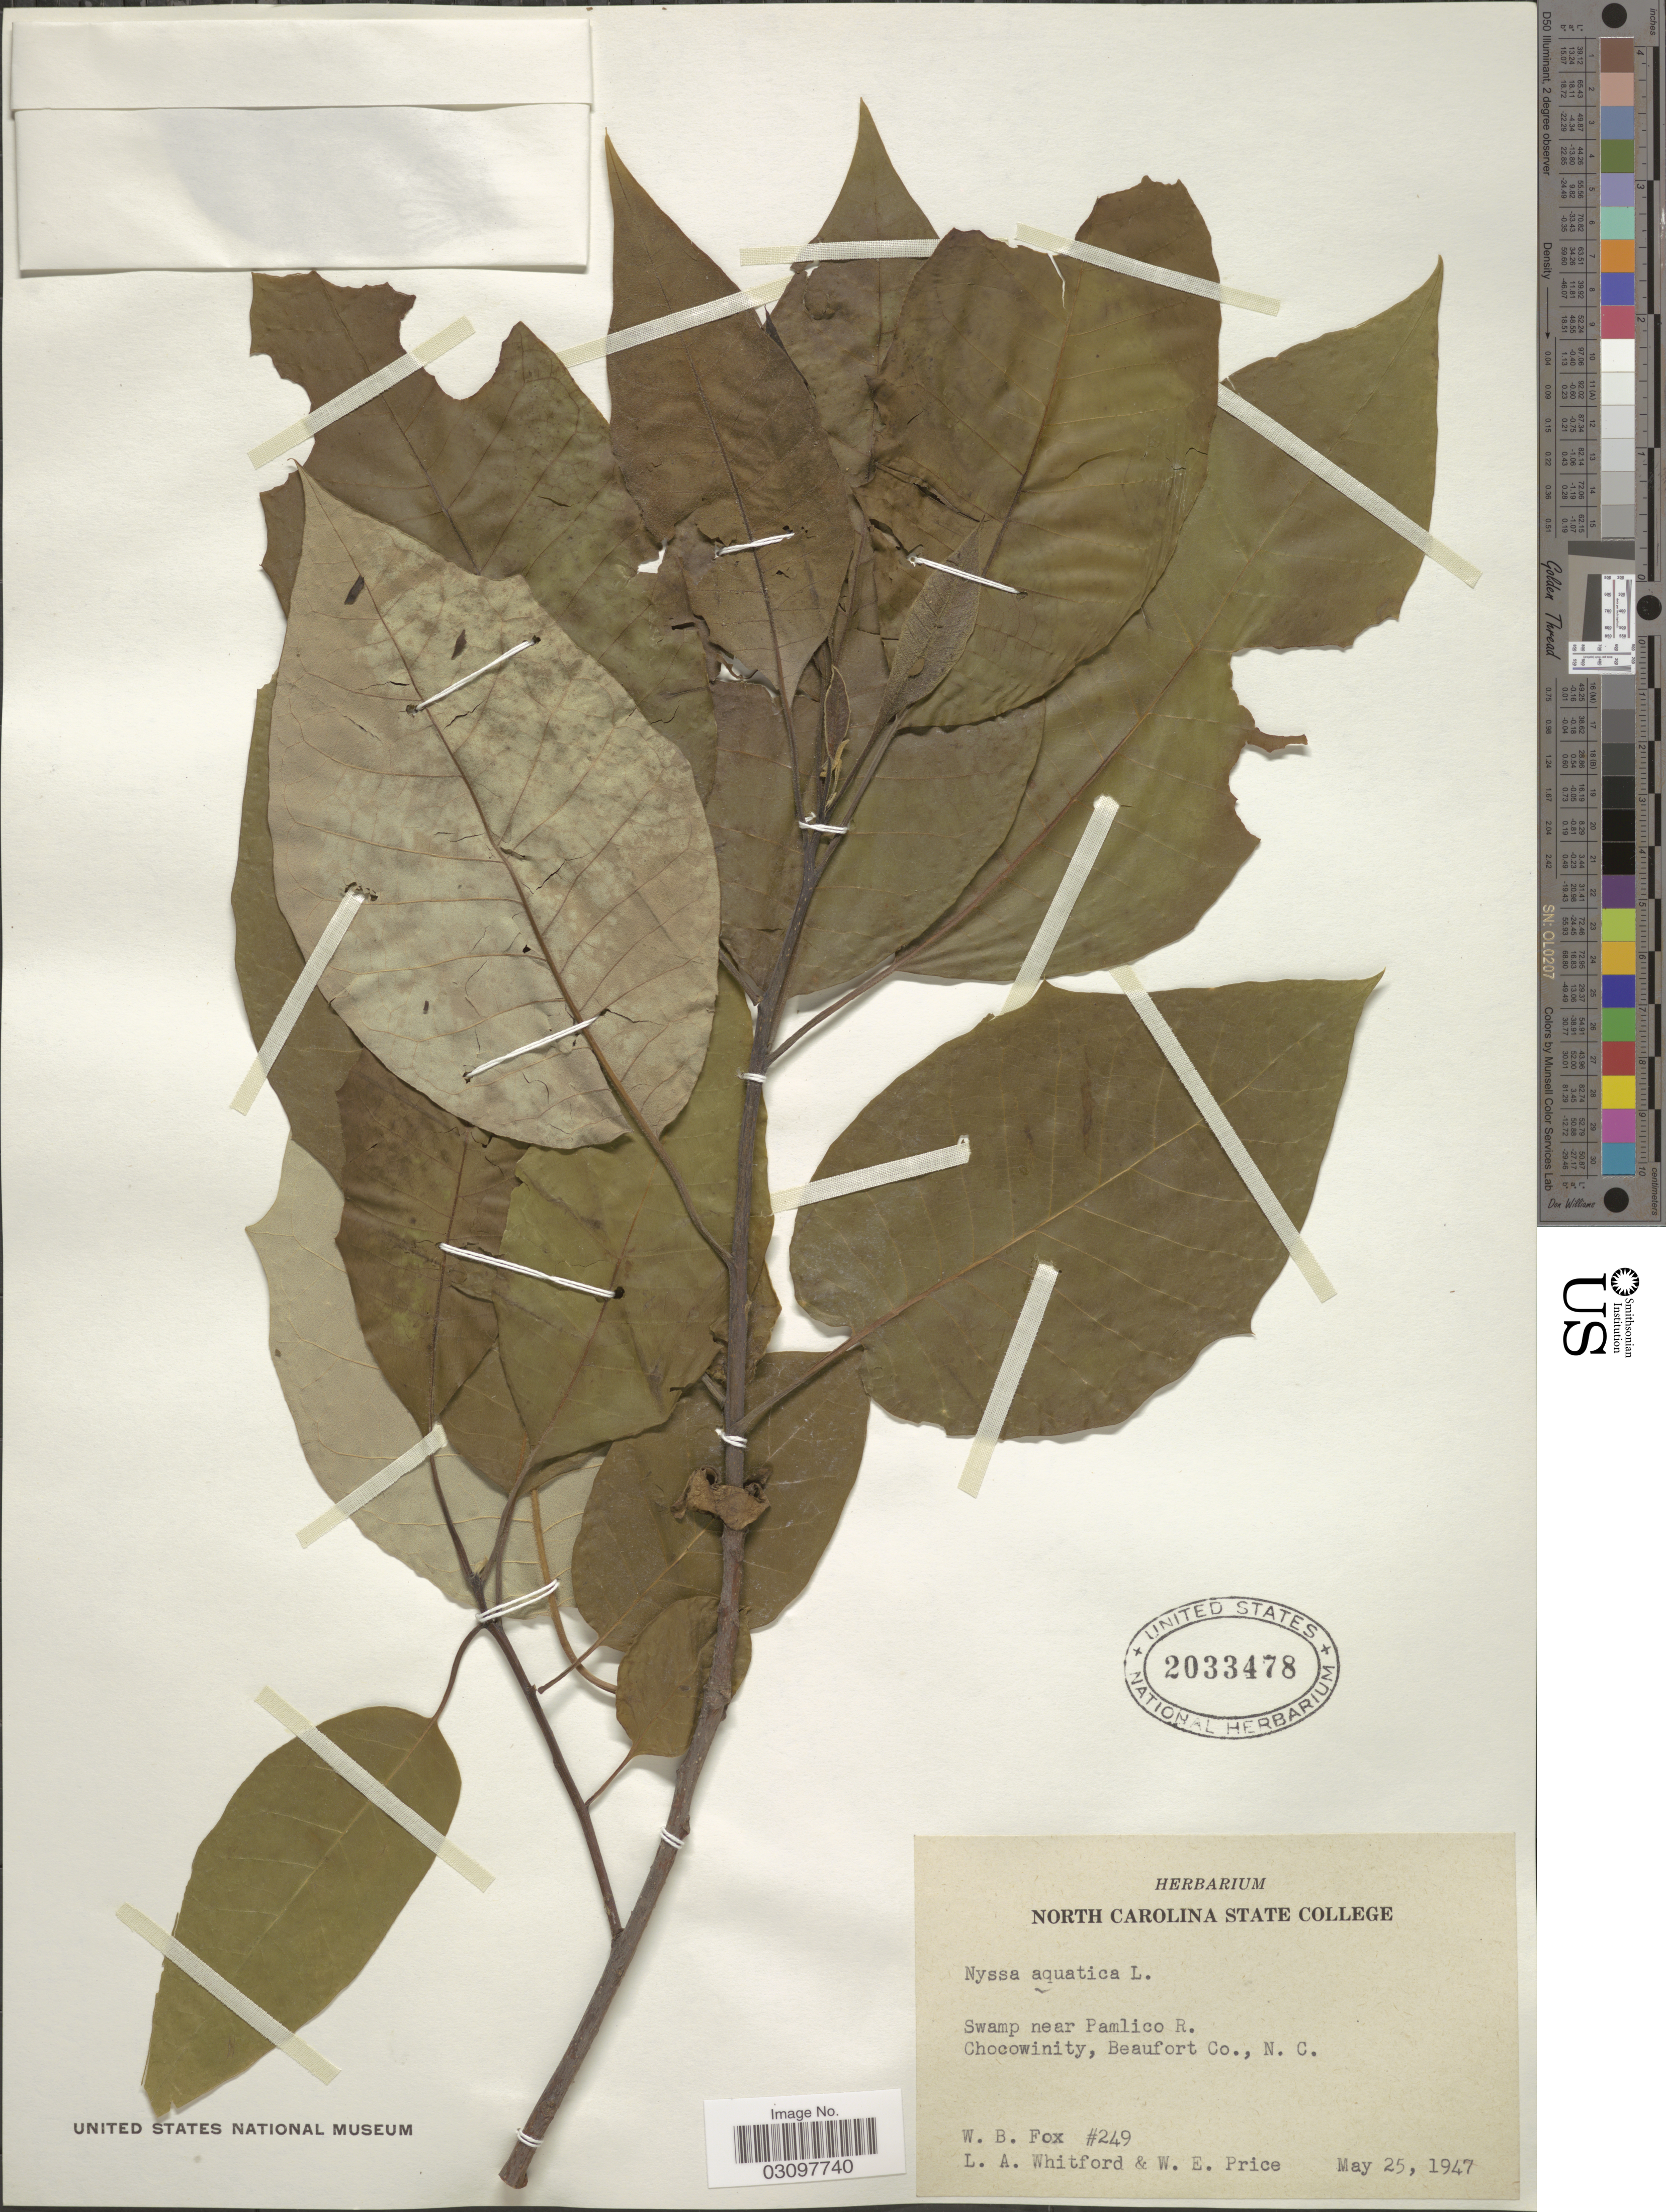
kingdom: Plantae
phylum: Tracheophyta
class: Magnoliopsida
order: Cornales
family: Nyssaceae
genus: Nyssa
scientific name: Nyssa aquatica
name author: L.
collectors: W. B. Fox, L. Whitford & W. Price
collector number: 249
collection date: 1947-05-25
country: United States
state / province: North Carolina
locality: Swamp near Pamlico R. Chocowinity, Beaufort Co., N. C.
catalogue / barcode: US 2033478